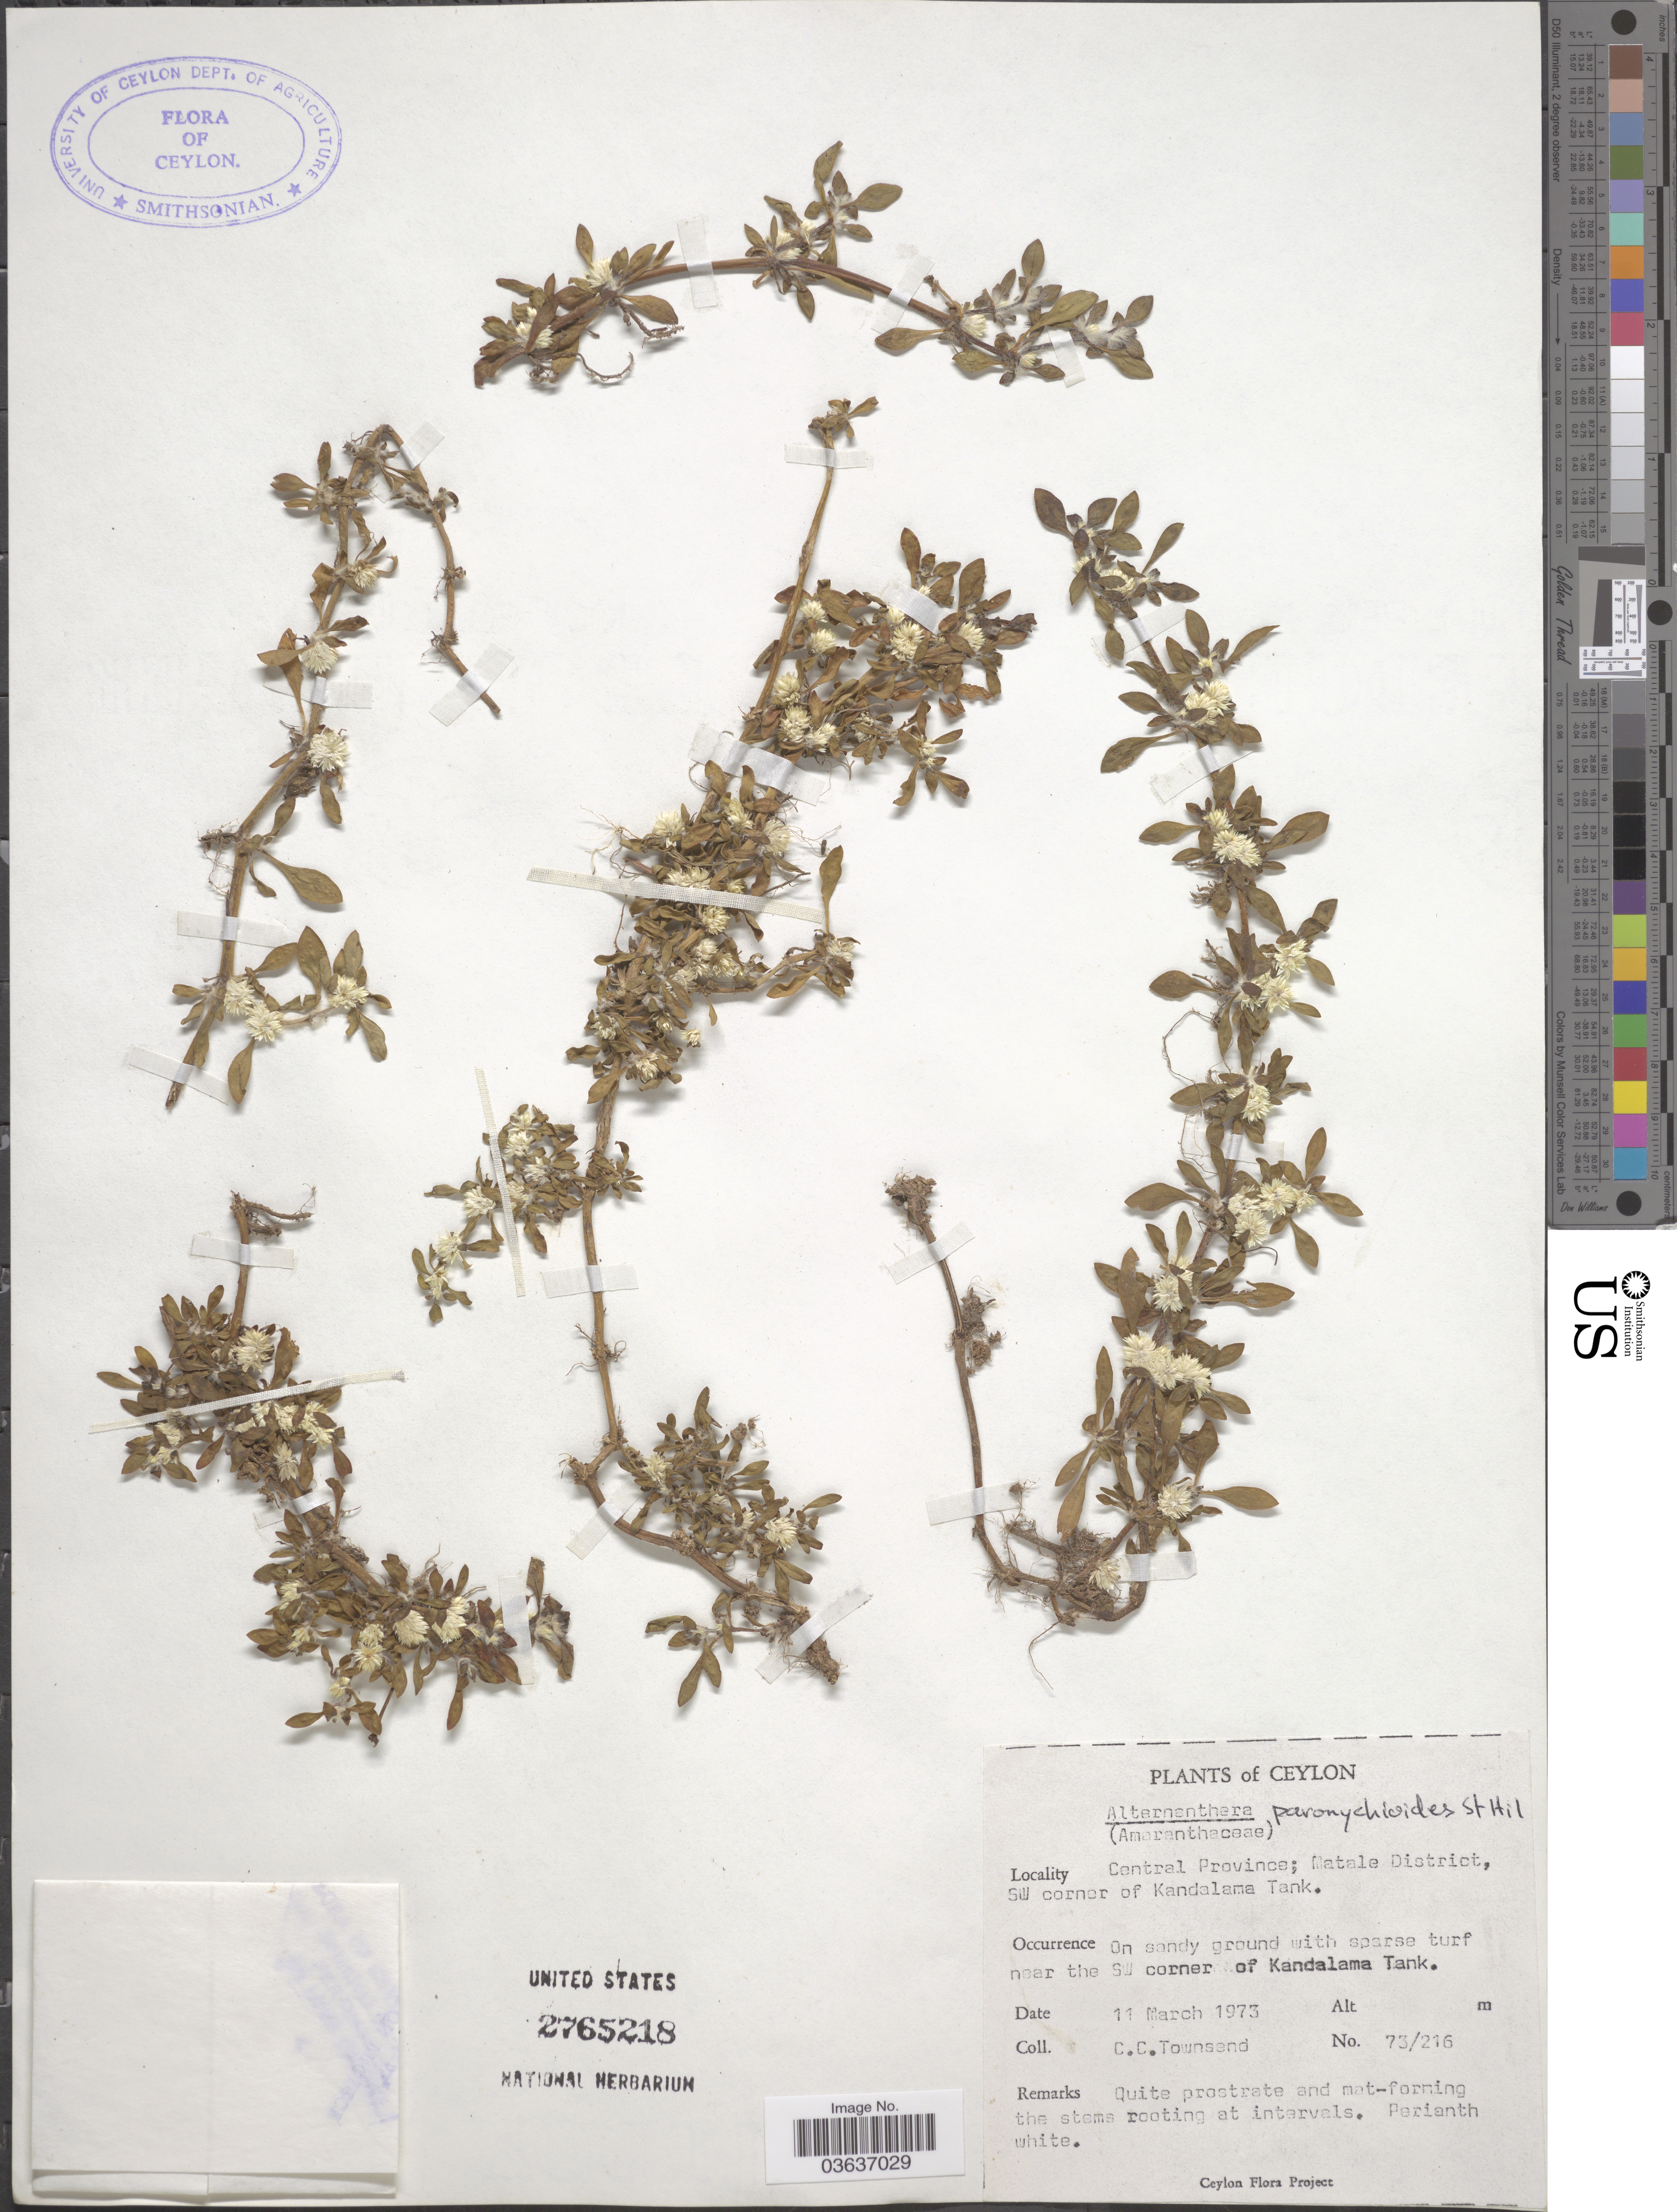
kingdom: Plantae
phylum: Tracheophyta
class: Magnoliopsida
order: Caryophyllales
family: Amaranthaceae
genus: Alternanthera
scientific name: Alternanthera paronychioides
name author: A. St.-Hil.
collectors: C. Townsend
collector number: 73/216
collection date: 1973-03-11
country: Sri Lanka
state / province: Central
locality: Ceylon. Matale District, SW corner of Kandalama Tank. On sandy ground with spare turf near the SW corner of Kandalama Tank.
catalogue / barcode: US 2765218